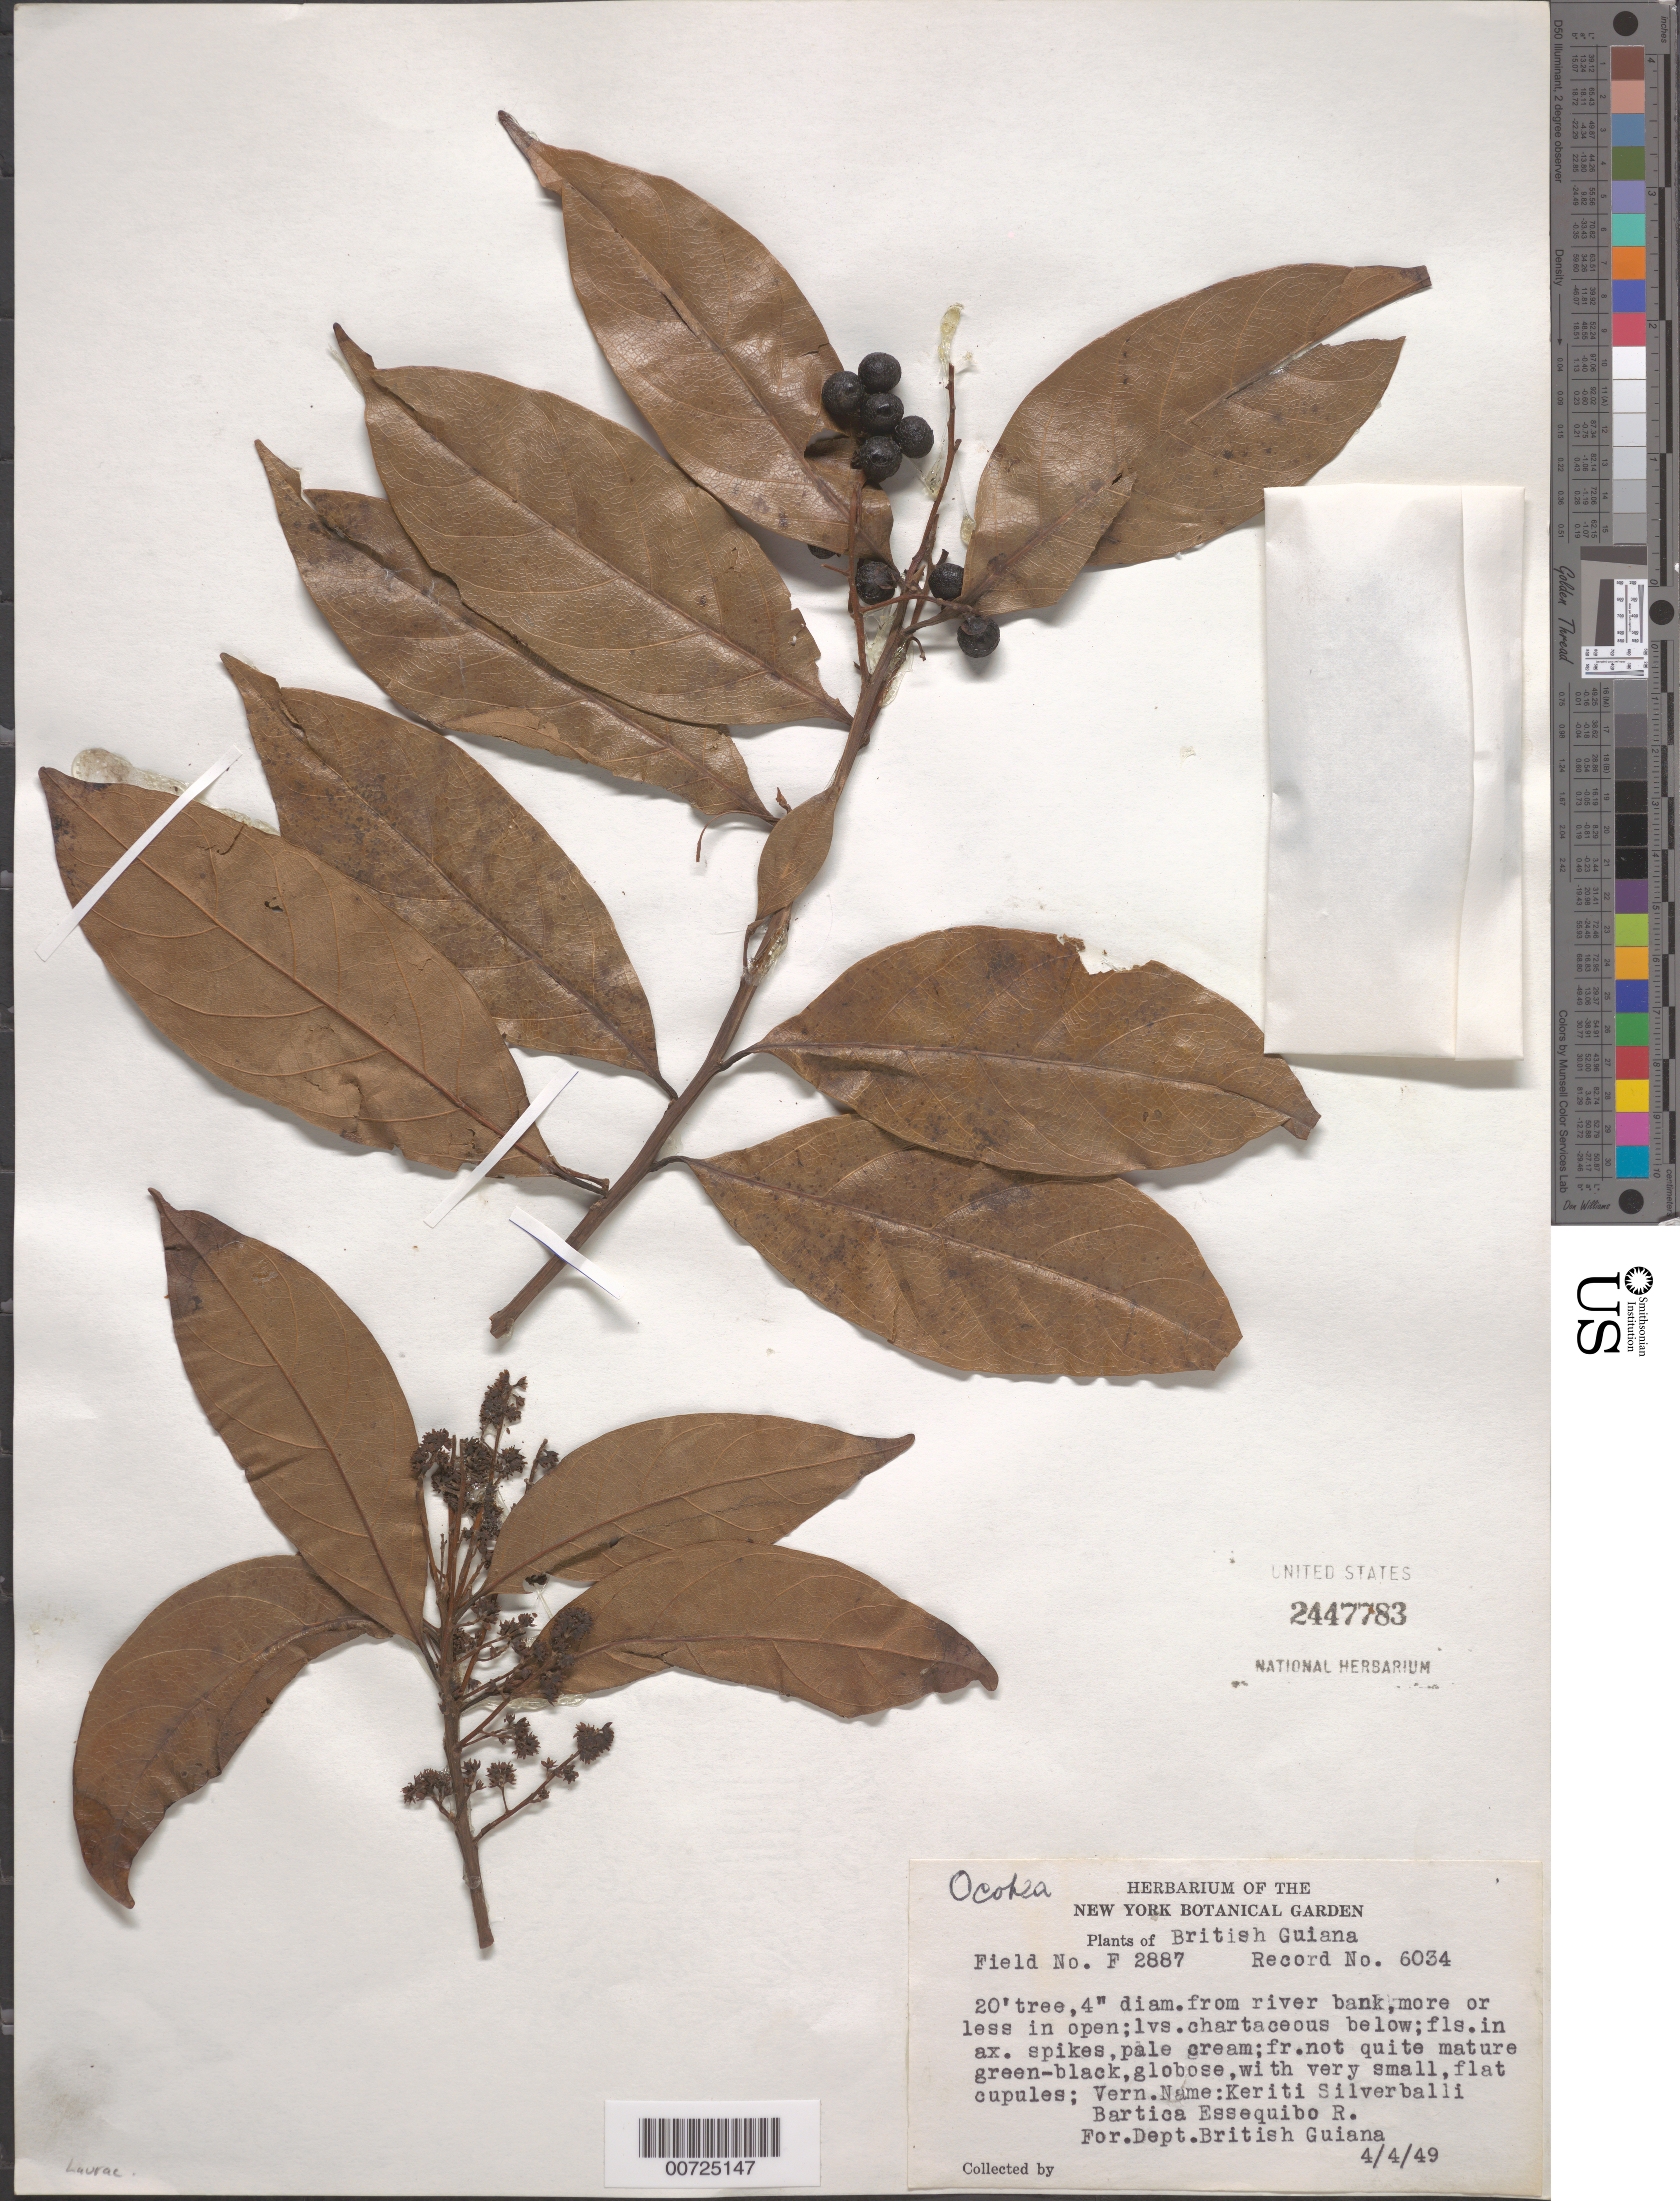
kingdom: Plantae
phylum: Tracheophyta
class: Magnoliopsida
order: Laurales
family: Lauraceae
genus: Ocotea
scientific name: Ocotea sp.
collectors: Forest Dept. B. G. & British Guiana Forestry Dept.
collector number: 6034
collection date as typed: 4-Apr-49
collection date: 1949-04-04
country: Guyana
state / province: Cuyuni-Mazaruni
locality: Bartica, Essequibo R.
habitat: Riverbank, ± open area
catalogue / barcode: US 2447783